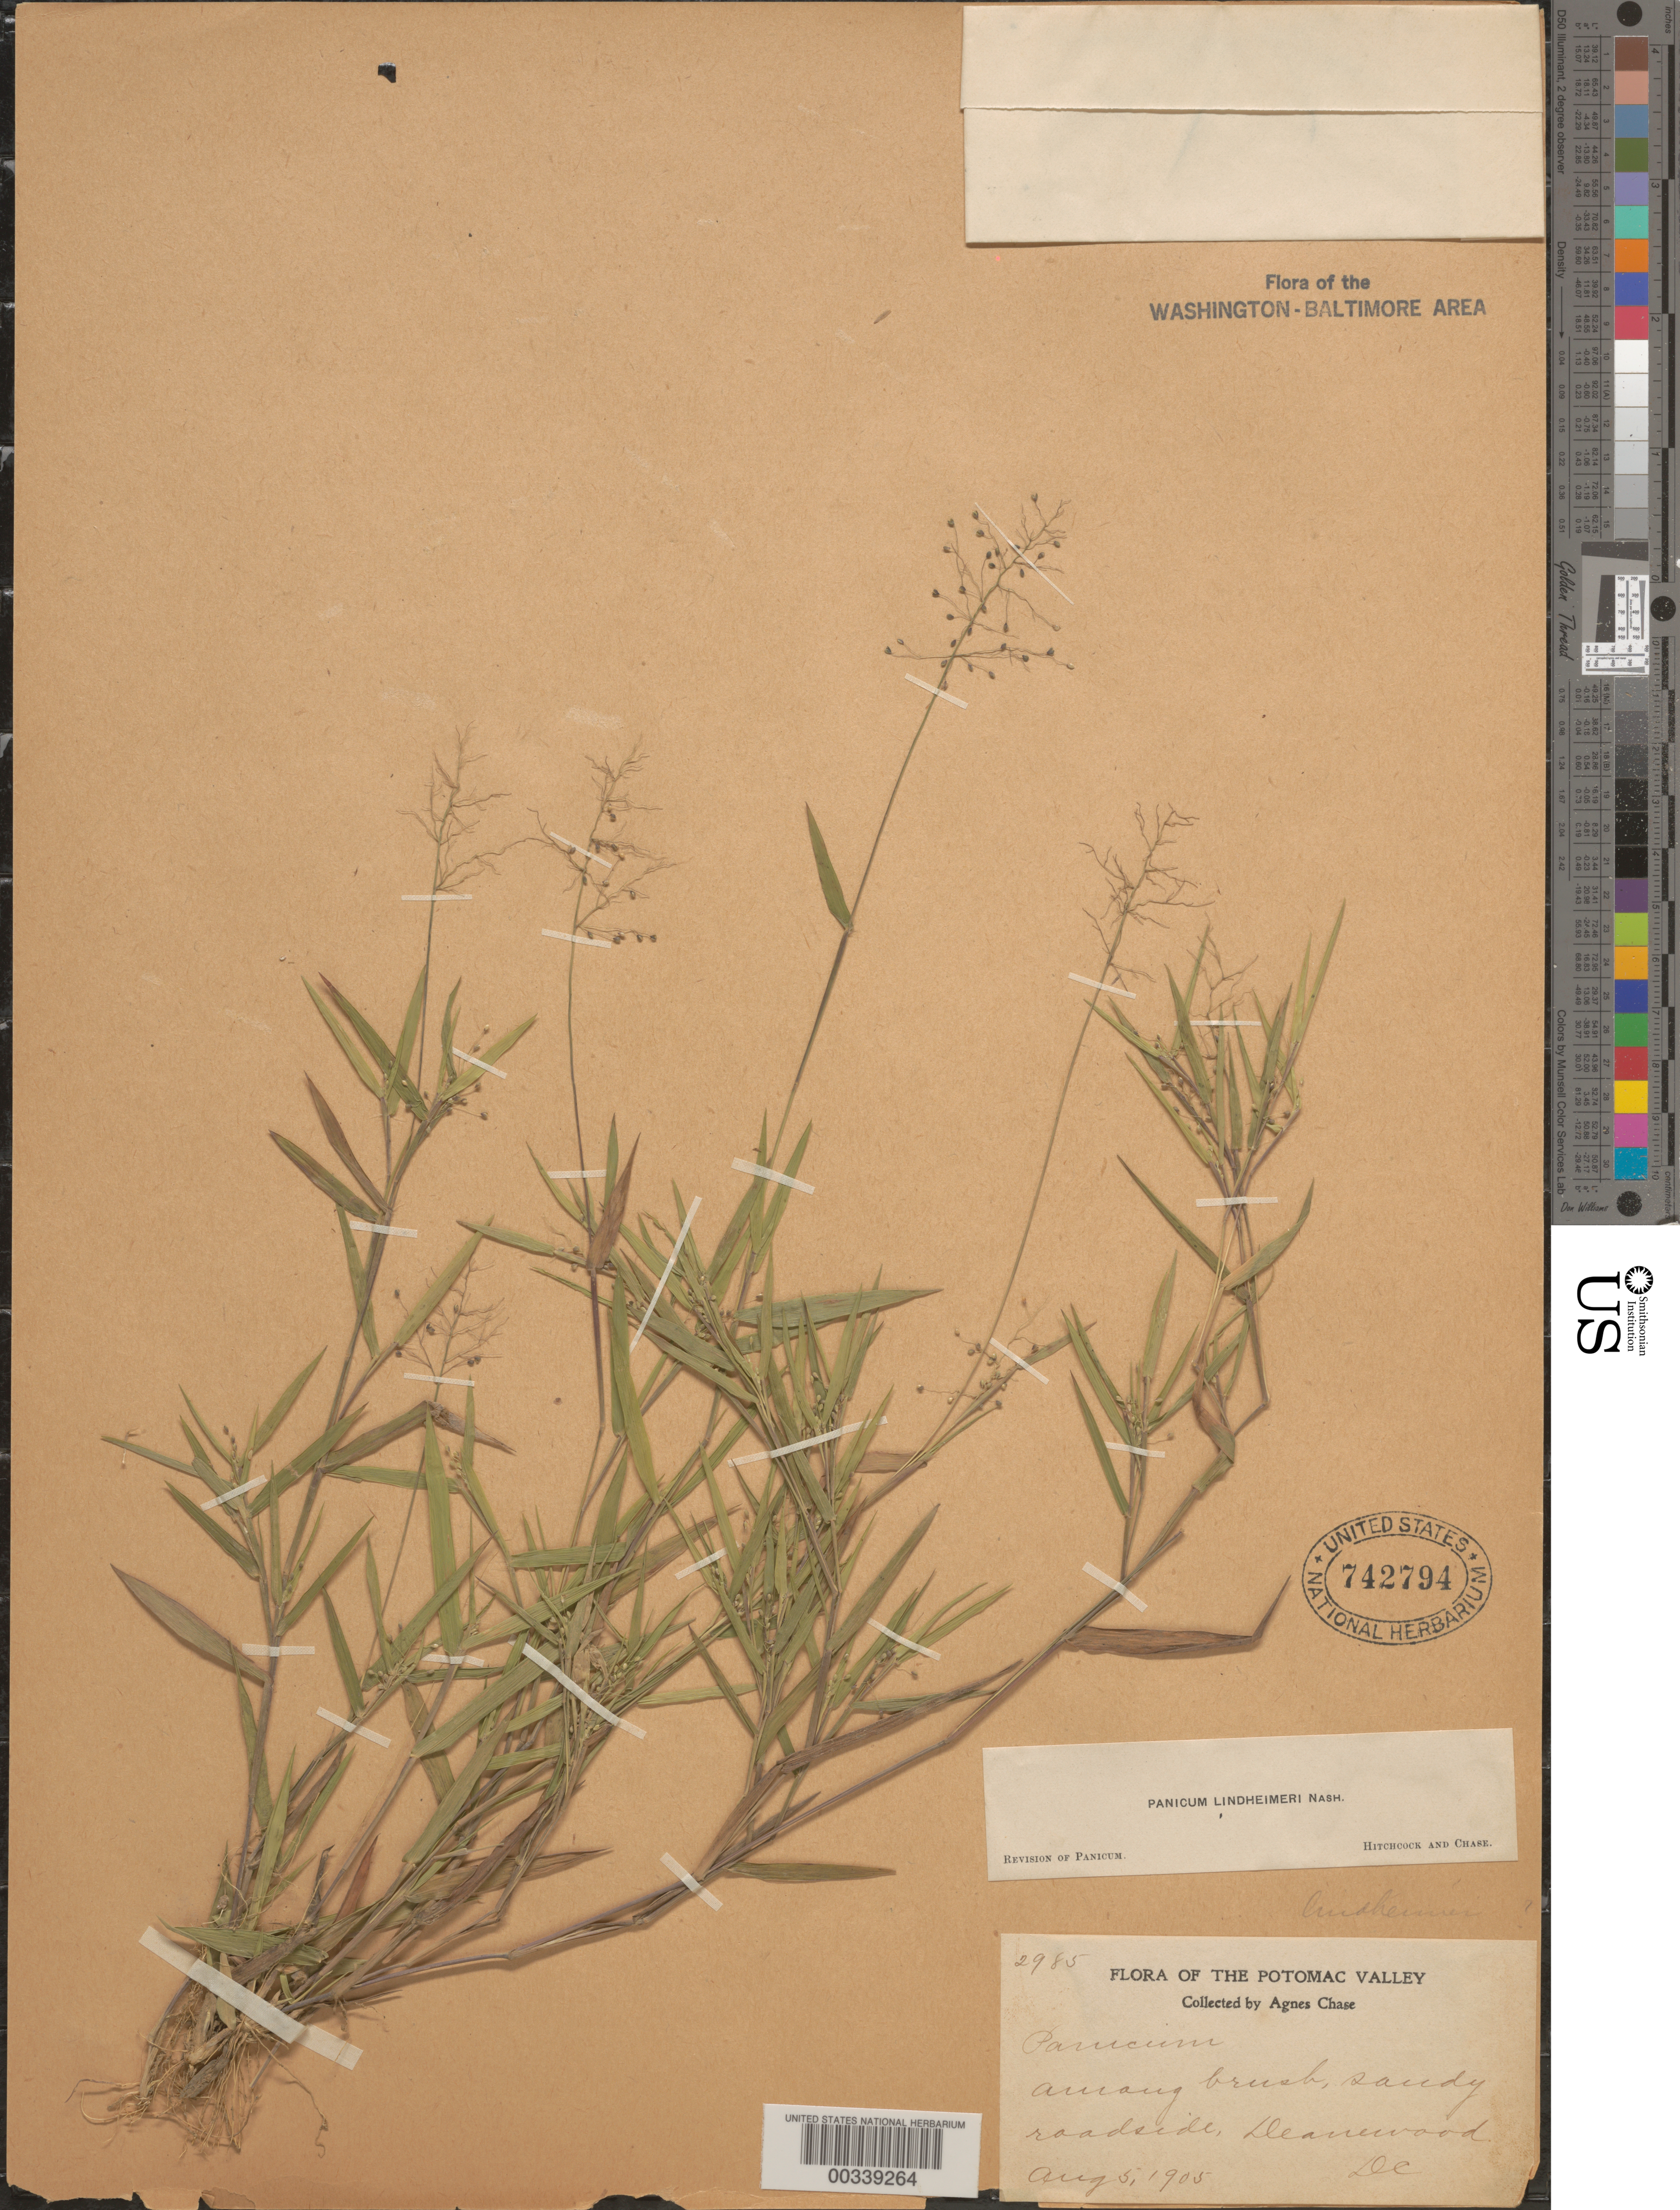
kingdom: Plantae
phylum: Tracheophyta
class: Liliopsida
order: Poales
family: Poaceae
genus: Dichanthelium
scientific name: Dichanthelium acuminatum var. lindheimeri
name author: (Nash) Gould & C.A. Clark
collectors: A. Chase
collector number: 2985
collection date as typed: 05 Aug 1905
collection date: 1905-08-05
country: United States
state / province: District of Columbia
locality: Deanwood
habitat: Among brush, sandy roadside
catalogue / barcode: US 742794